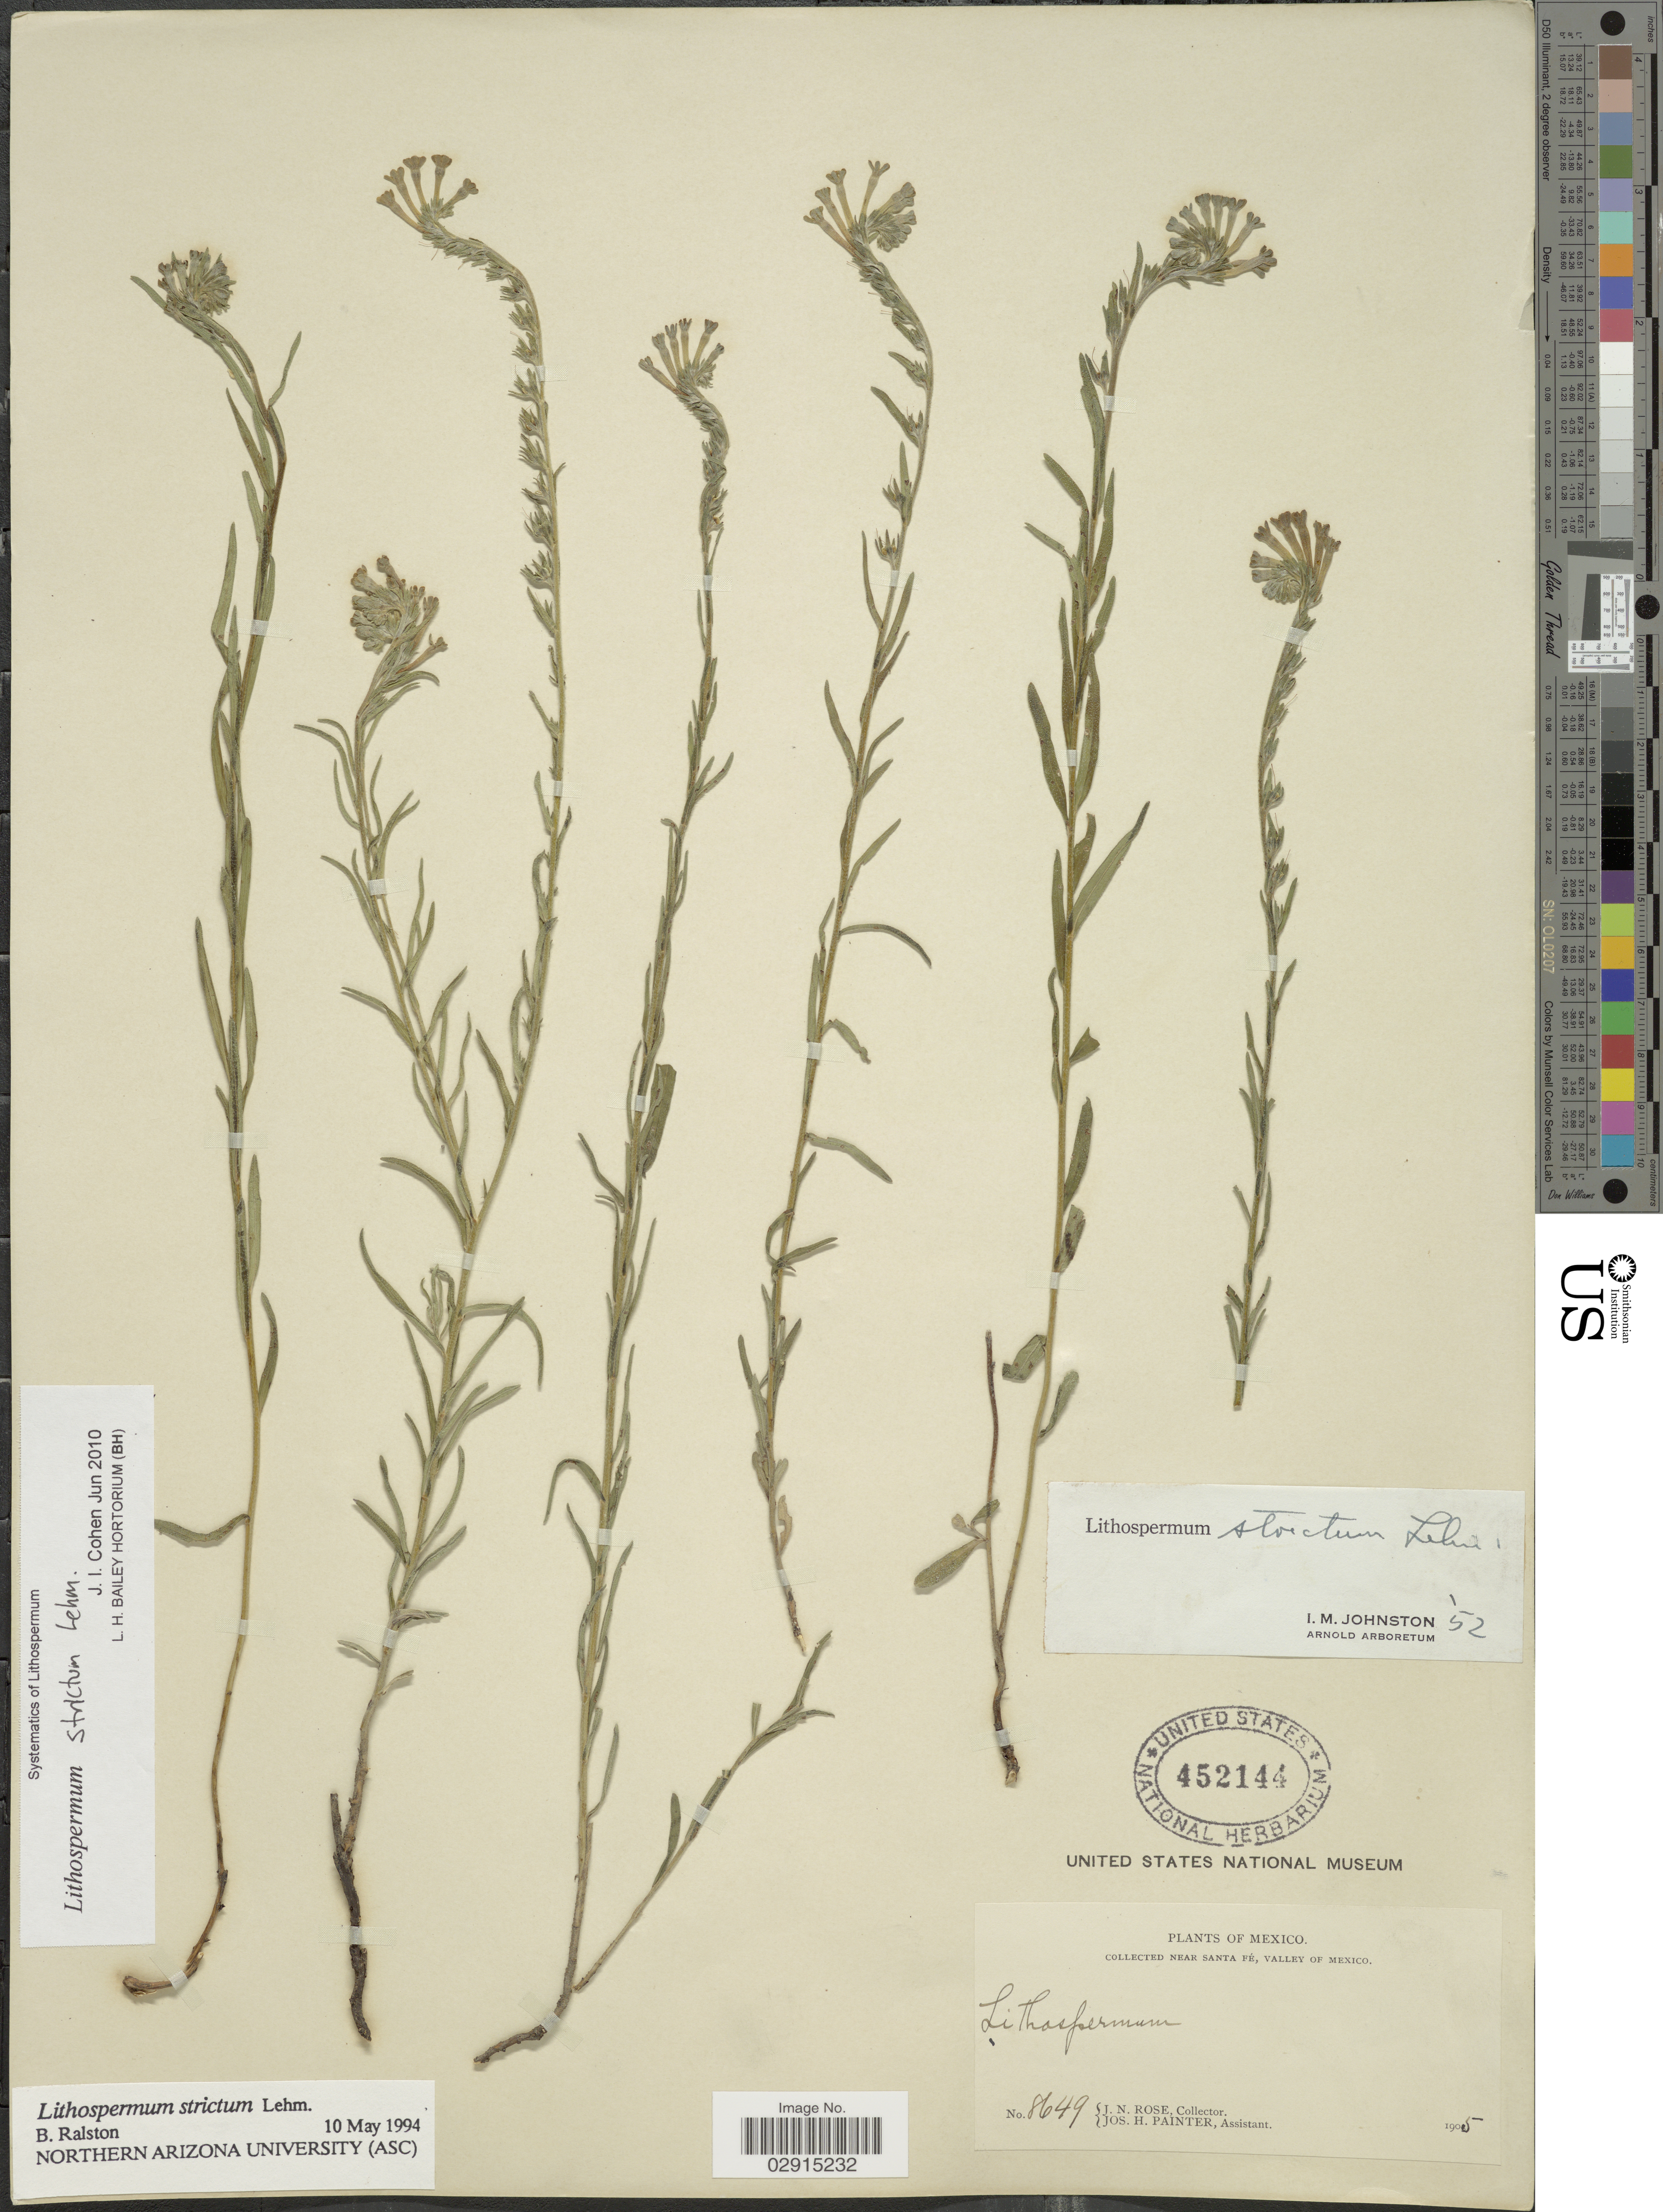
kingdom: Plantae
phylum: Tracheophyta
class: Magnoliopsida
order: Boraginales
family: Boraginaceae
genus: Lithospermum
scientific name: Lithospermum strictum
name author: Lehm.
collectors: J. N. Rose & J. H. Painter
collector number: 8649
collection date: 1905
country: Mexico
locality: Near Santa Fé, Valley of Mexico.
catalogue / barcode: US 452144